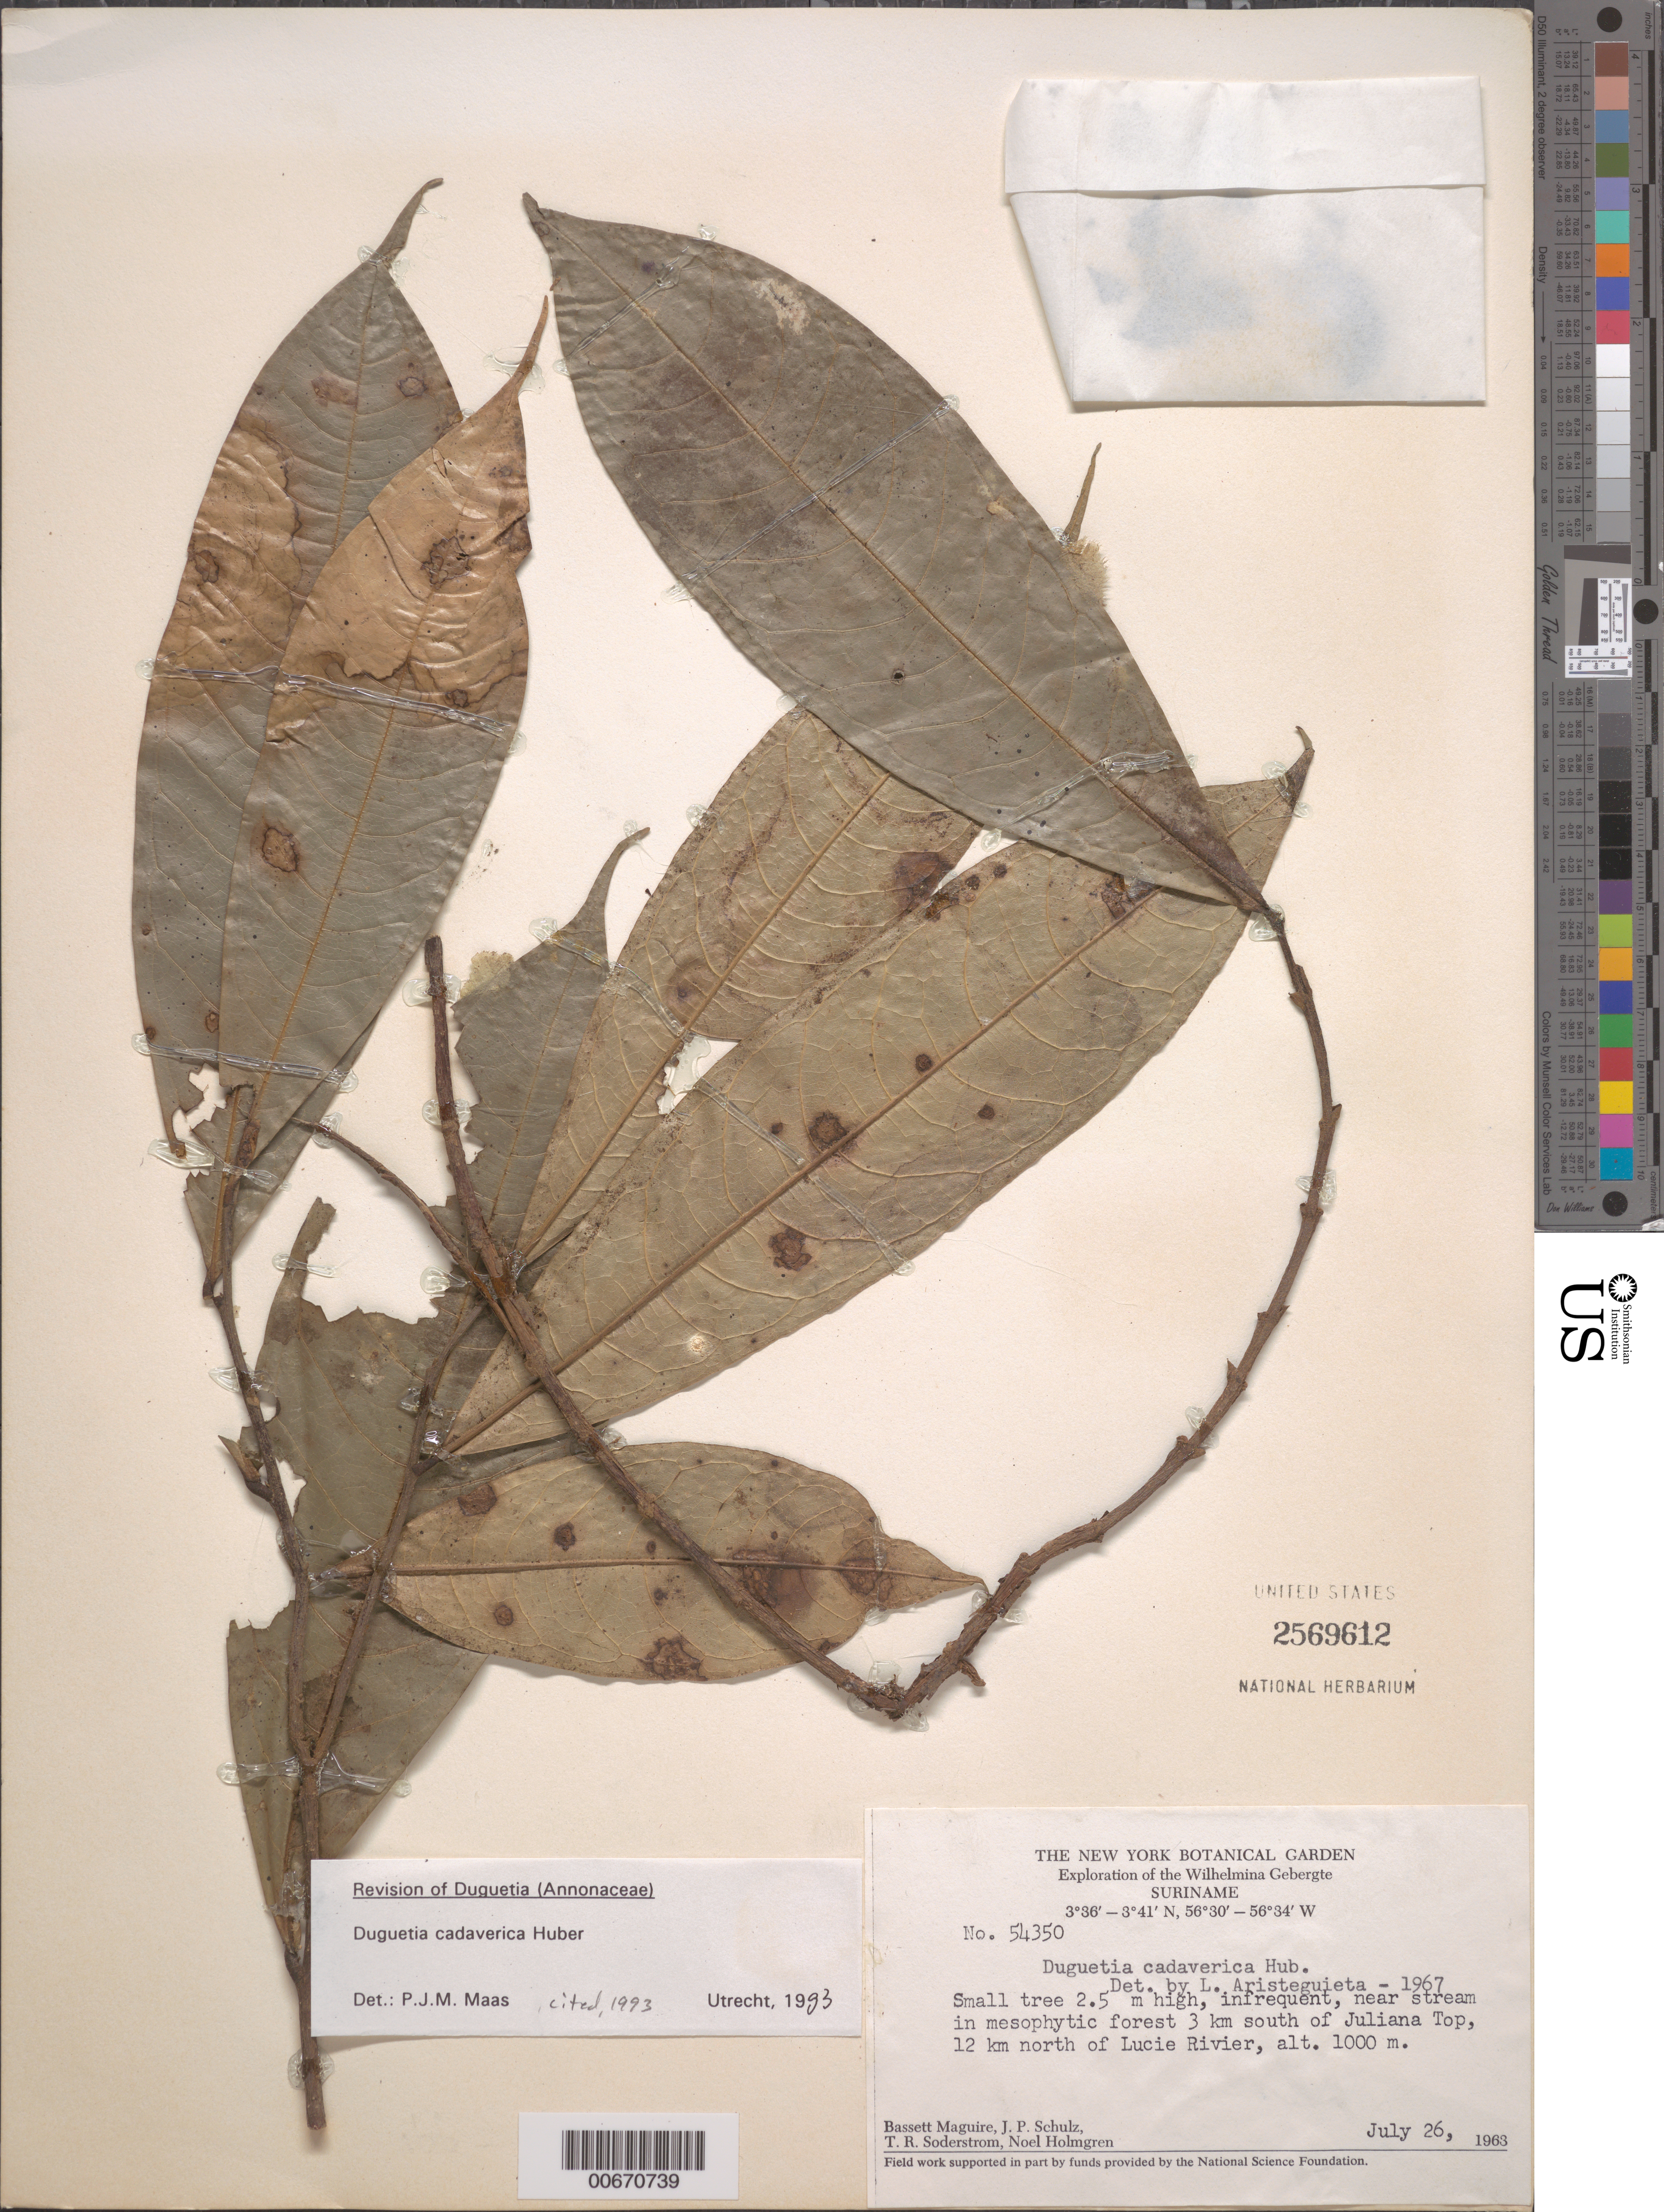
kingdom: Plantae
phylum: Tracheophyta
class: Magnoliopsida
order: Magnoliales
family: Annonaceae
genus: Duguetia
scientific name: Duguetia cadaverica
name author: Huber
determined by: Maas, Paul J. M.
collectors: B. Maguire, J. P. Schulz, T. R. Soderstrom & N. H. Holmgren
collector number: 54350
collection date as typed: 26-Jul-63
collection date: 1963-07-26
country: Suriname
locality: Juliana Top, 3 km S of, 12 km N of Lucie R., Wilhelmina Gebergte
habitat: Near stream in mesophytic forest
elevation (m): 1000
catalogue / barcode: US 2569612